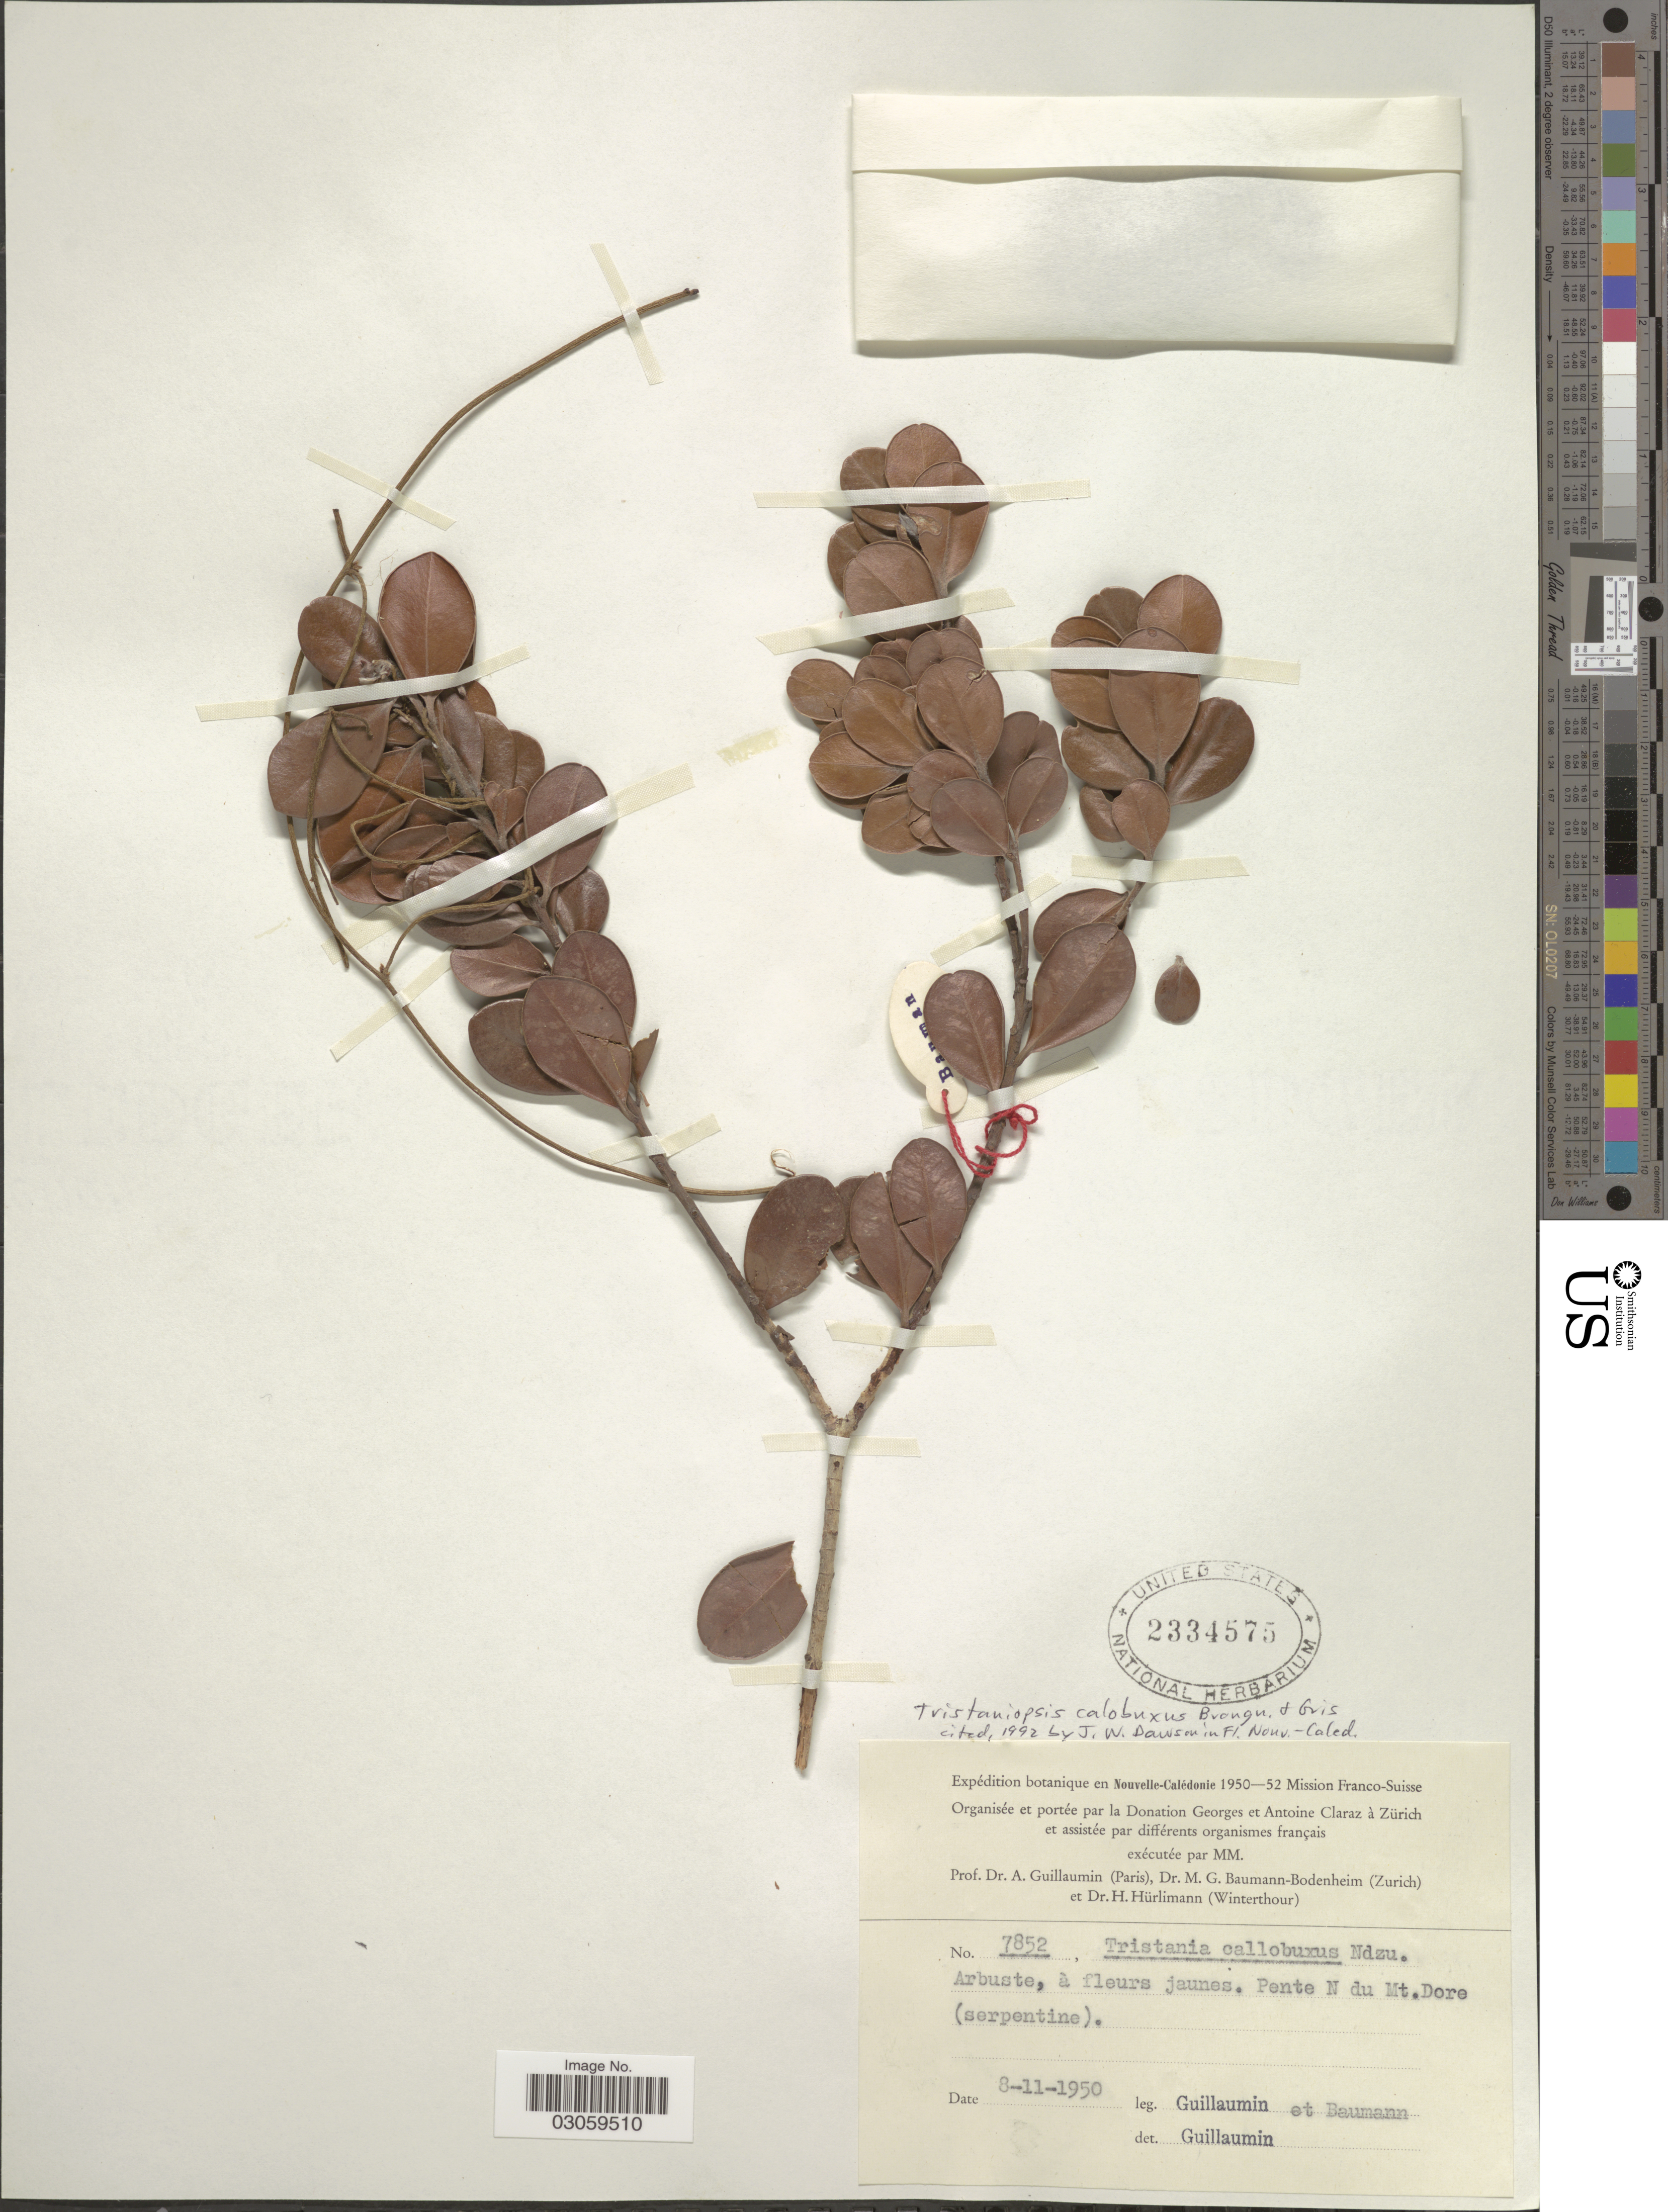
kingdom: Plantae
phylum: Tracheophyta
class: Magnoliopsida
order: Myrtales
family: Myrtaceae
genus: Tristaniopsis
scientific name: Tristaniopsis callobuxus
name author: Brongn. & Gris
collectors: A. Guillaumin & M. G. Baumann-Bodenheim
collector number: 7852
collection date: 1950-11-08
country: New Caledonia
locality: En Nouvelle-Calédonie. Pente N du Mt. Dore (serpentine).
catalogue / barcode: US 2334575